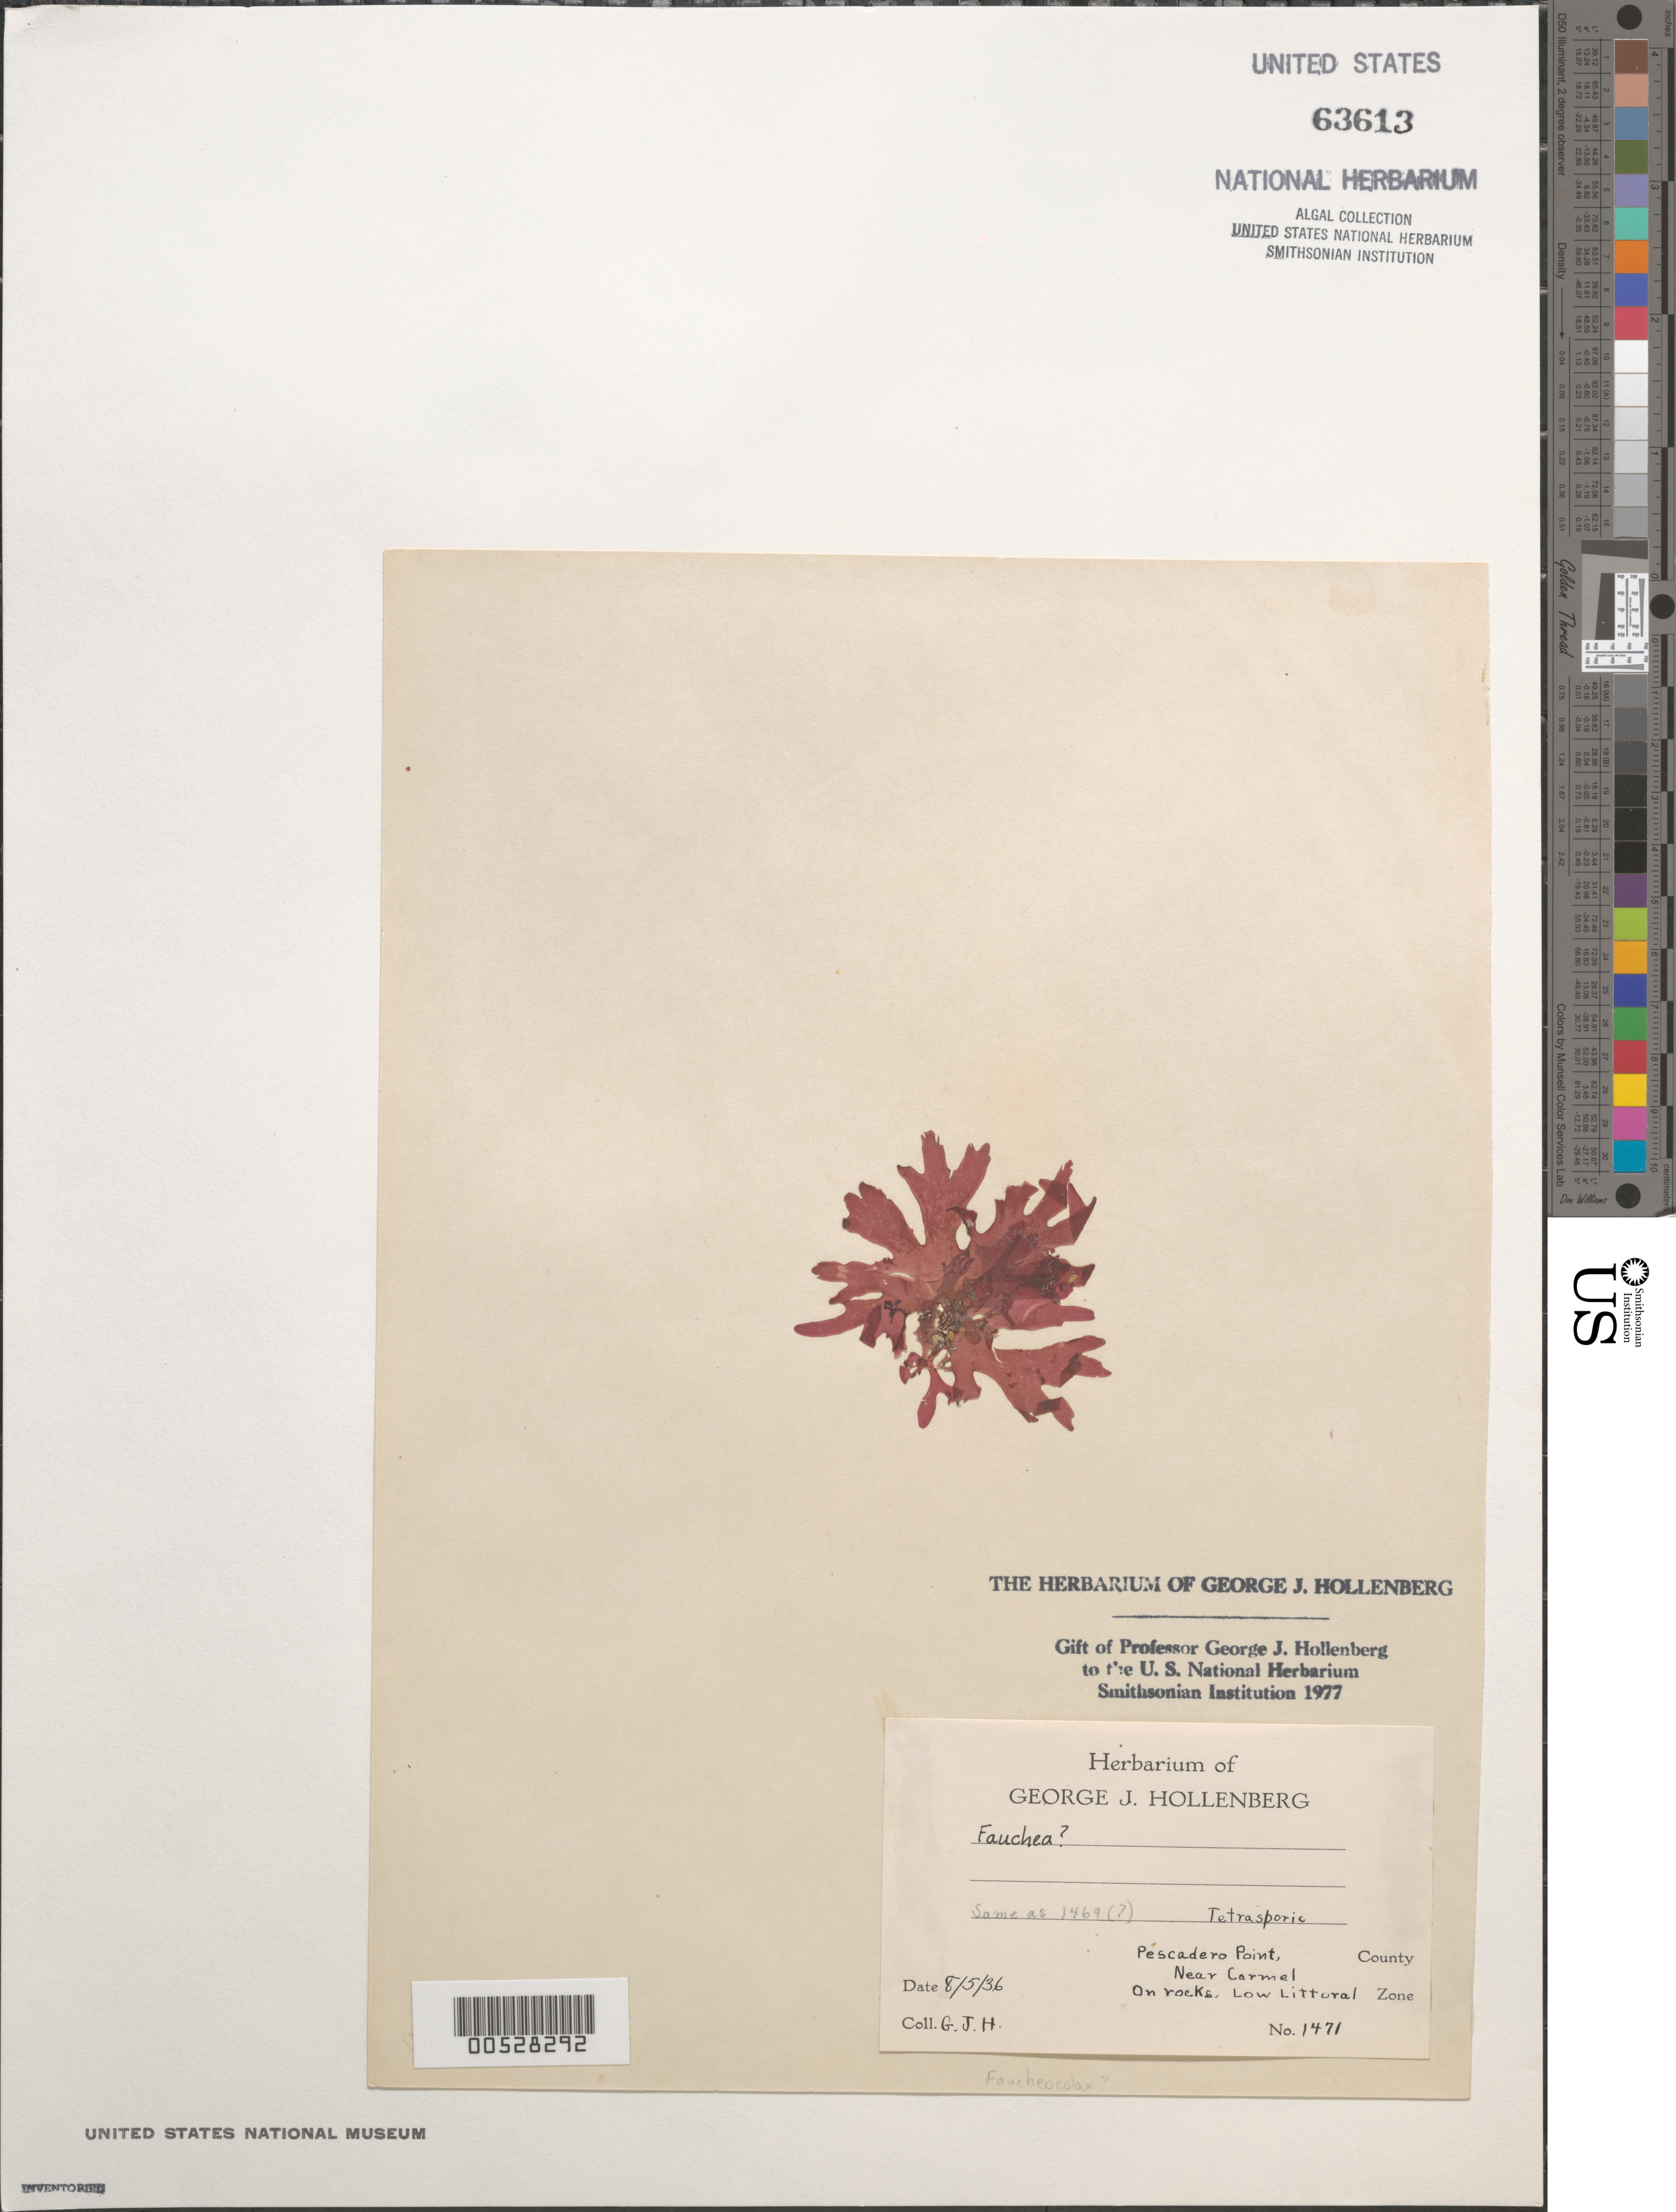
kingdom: Plantae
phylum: Rhodophyta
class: Florideophyceae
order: Rhodymeniales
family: Faucheaceae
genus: Fauchea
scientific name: Fauchea sp.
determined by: Hollenberg, George J.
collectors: G. Hollenberg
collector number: GJH 1471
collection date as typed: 05 Aug 1936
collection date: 1936-08-05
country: United States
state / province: California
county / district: Monterey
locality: Pescadero Point, near Carmel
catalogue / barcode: US 63613